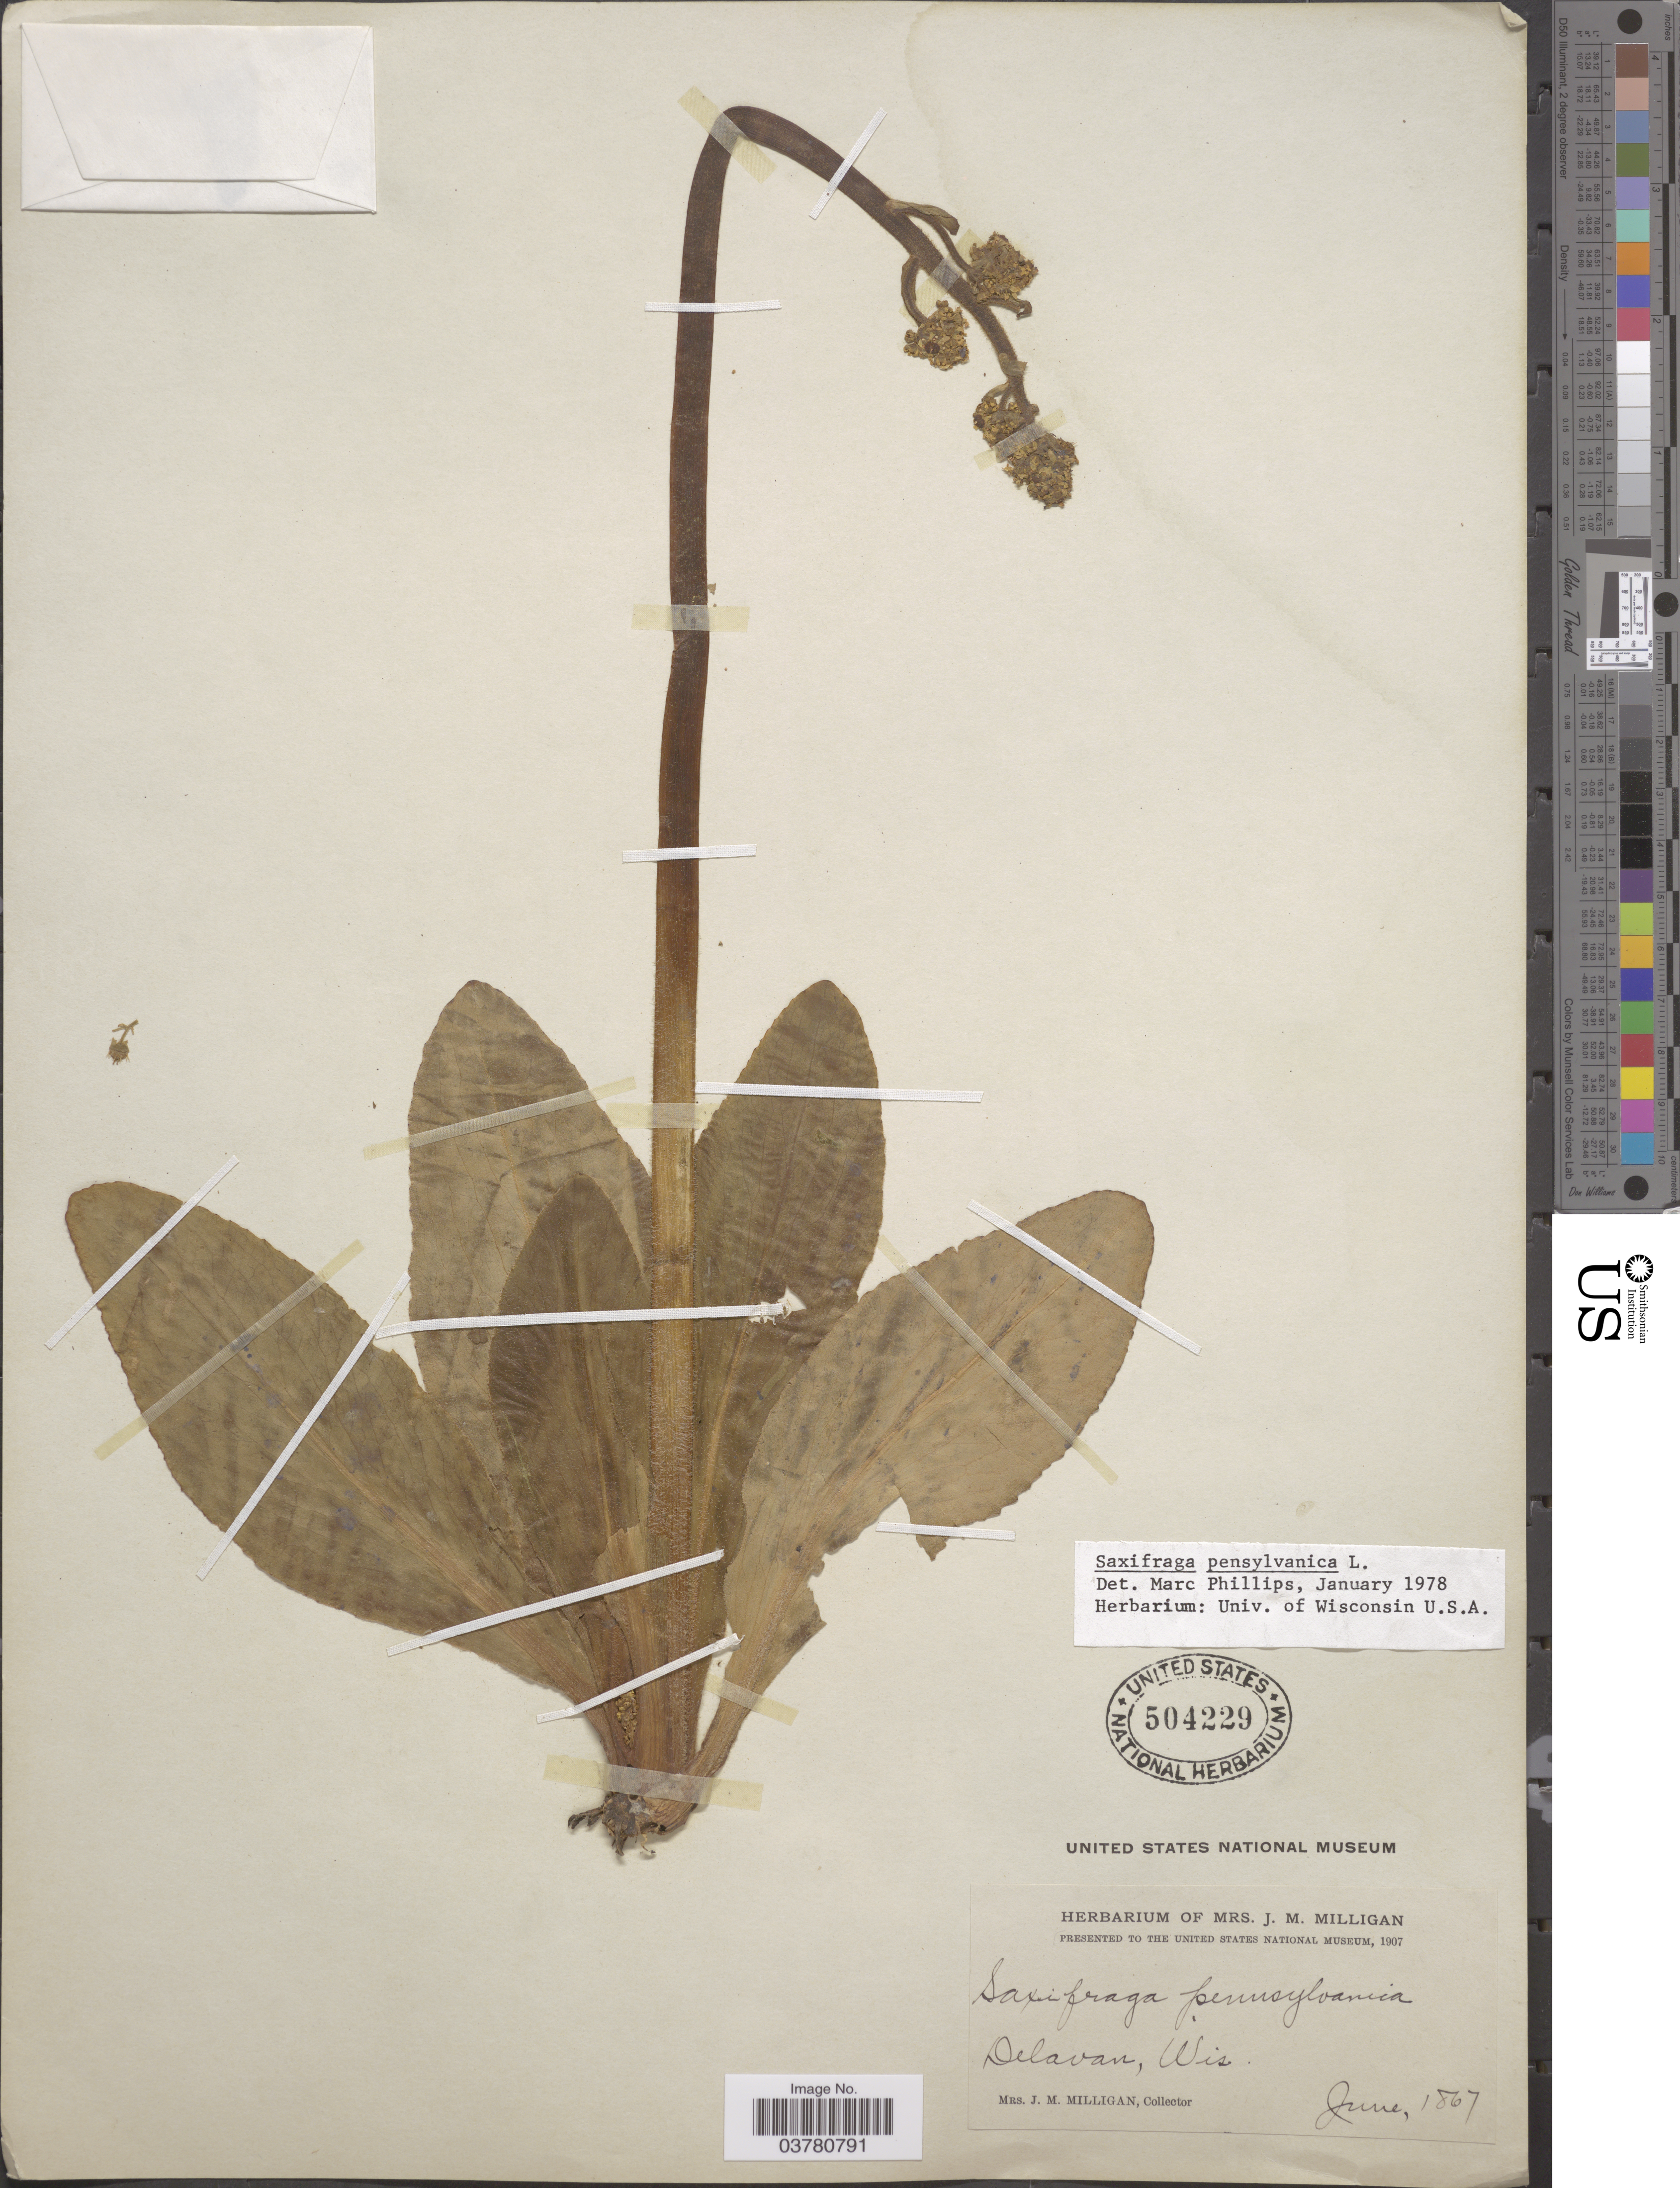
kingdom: Plantae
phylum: Tracheophyta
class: Magnoliopsida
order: Saxifragales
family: Saxifragaceae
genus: Micranthes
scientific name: Micranthes pensylvanica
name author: (L.) Haw.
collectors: J. Milligan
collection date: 1867-06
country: United States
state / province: Wisconsin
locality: Delavan.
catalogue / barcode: US 504229